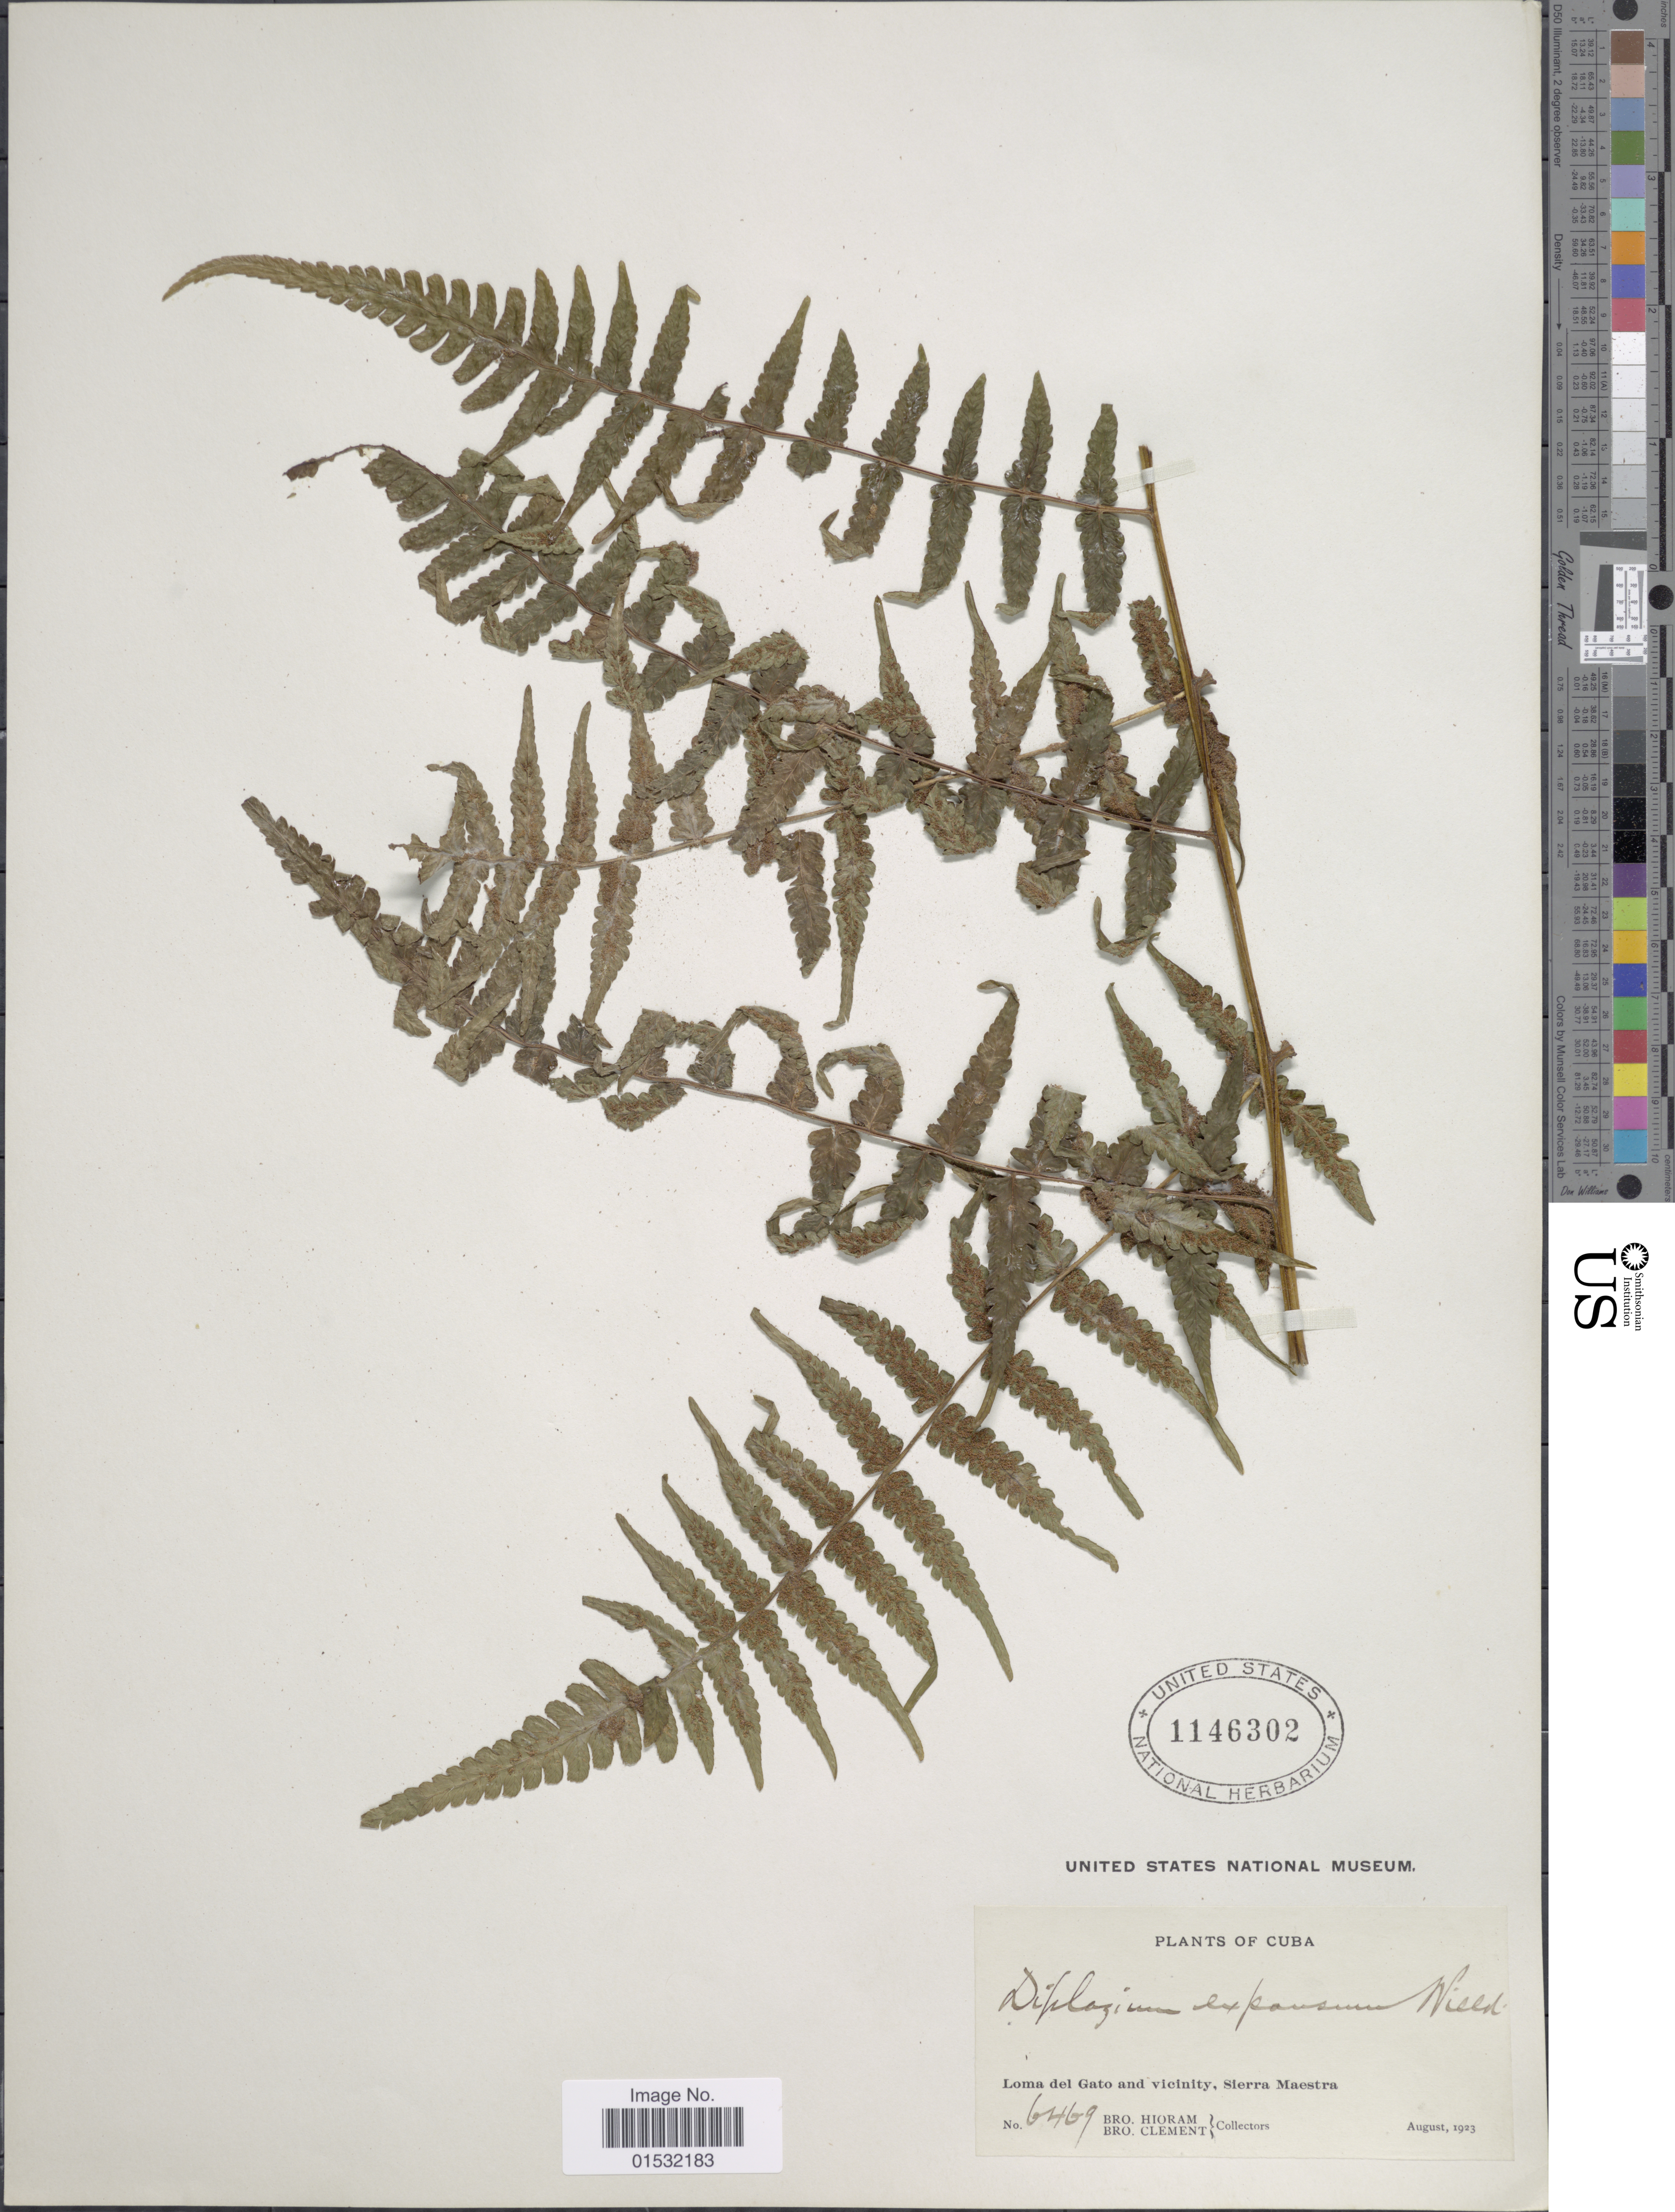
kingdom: Plantae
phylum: Tracheophyta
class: Polypodiopsida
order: Polypodiales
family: Athyriaceae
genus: Diplazium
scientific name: Diplazium expansum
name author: Willd.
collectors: Bro. Hioram & B. Clement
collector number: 6469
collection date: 1923-08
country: Cuba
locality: Loma del Gato, Sierra Maestra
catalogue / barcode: US 1146302